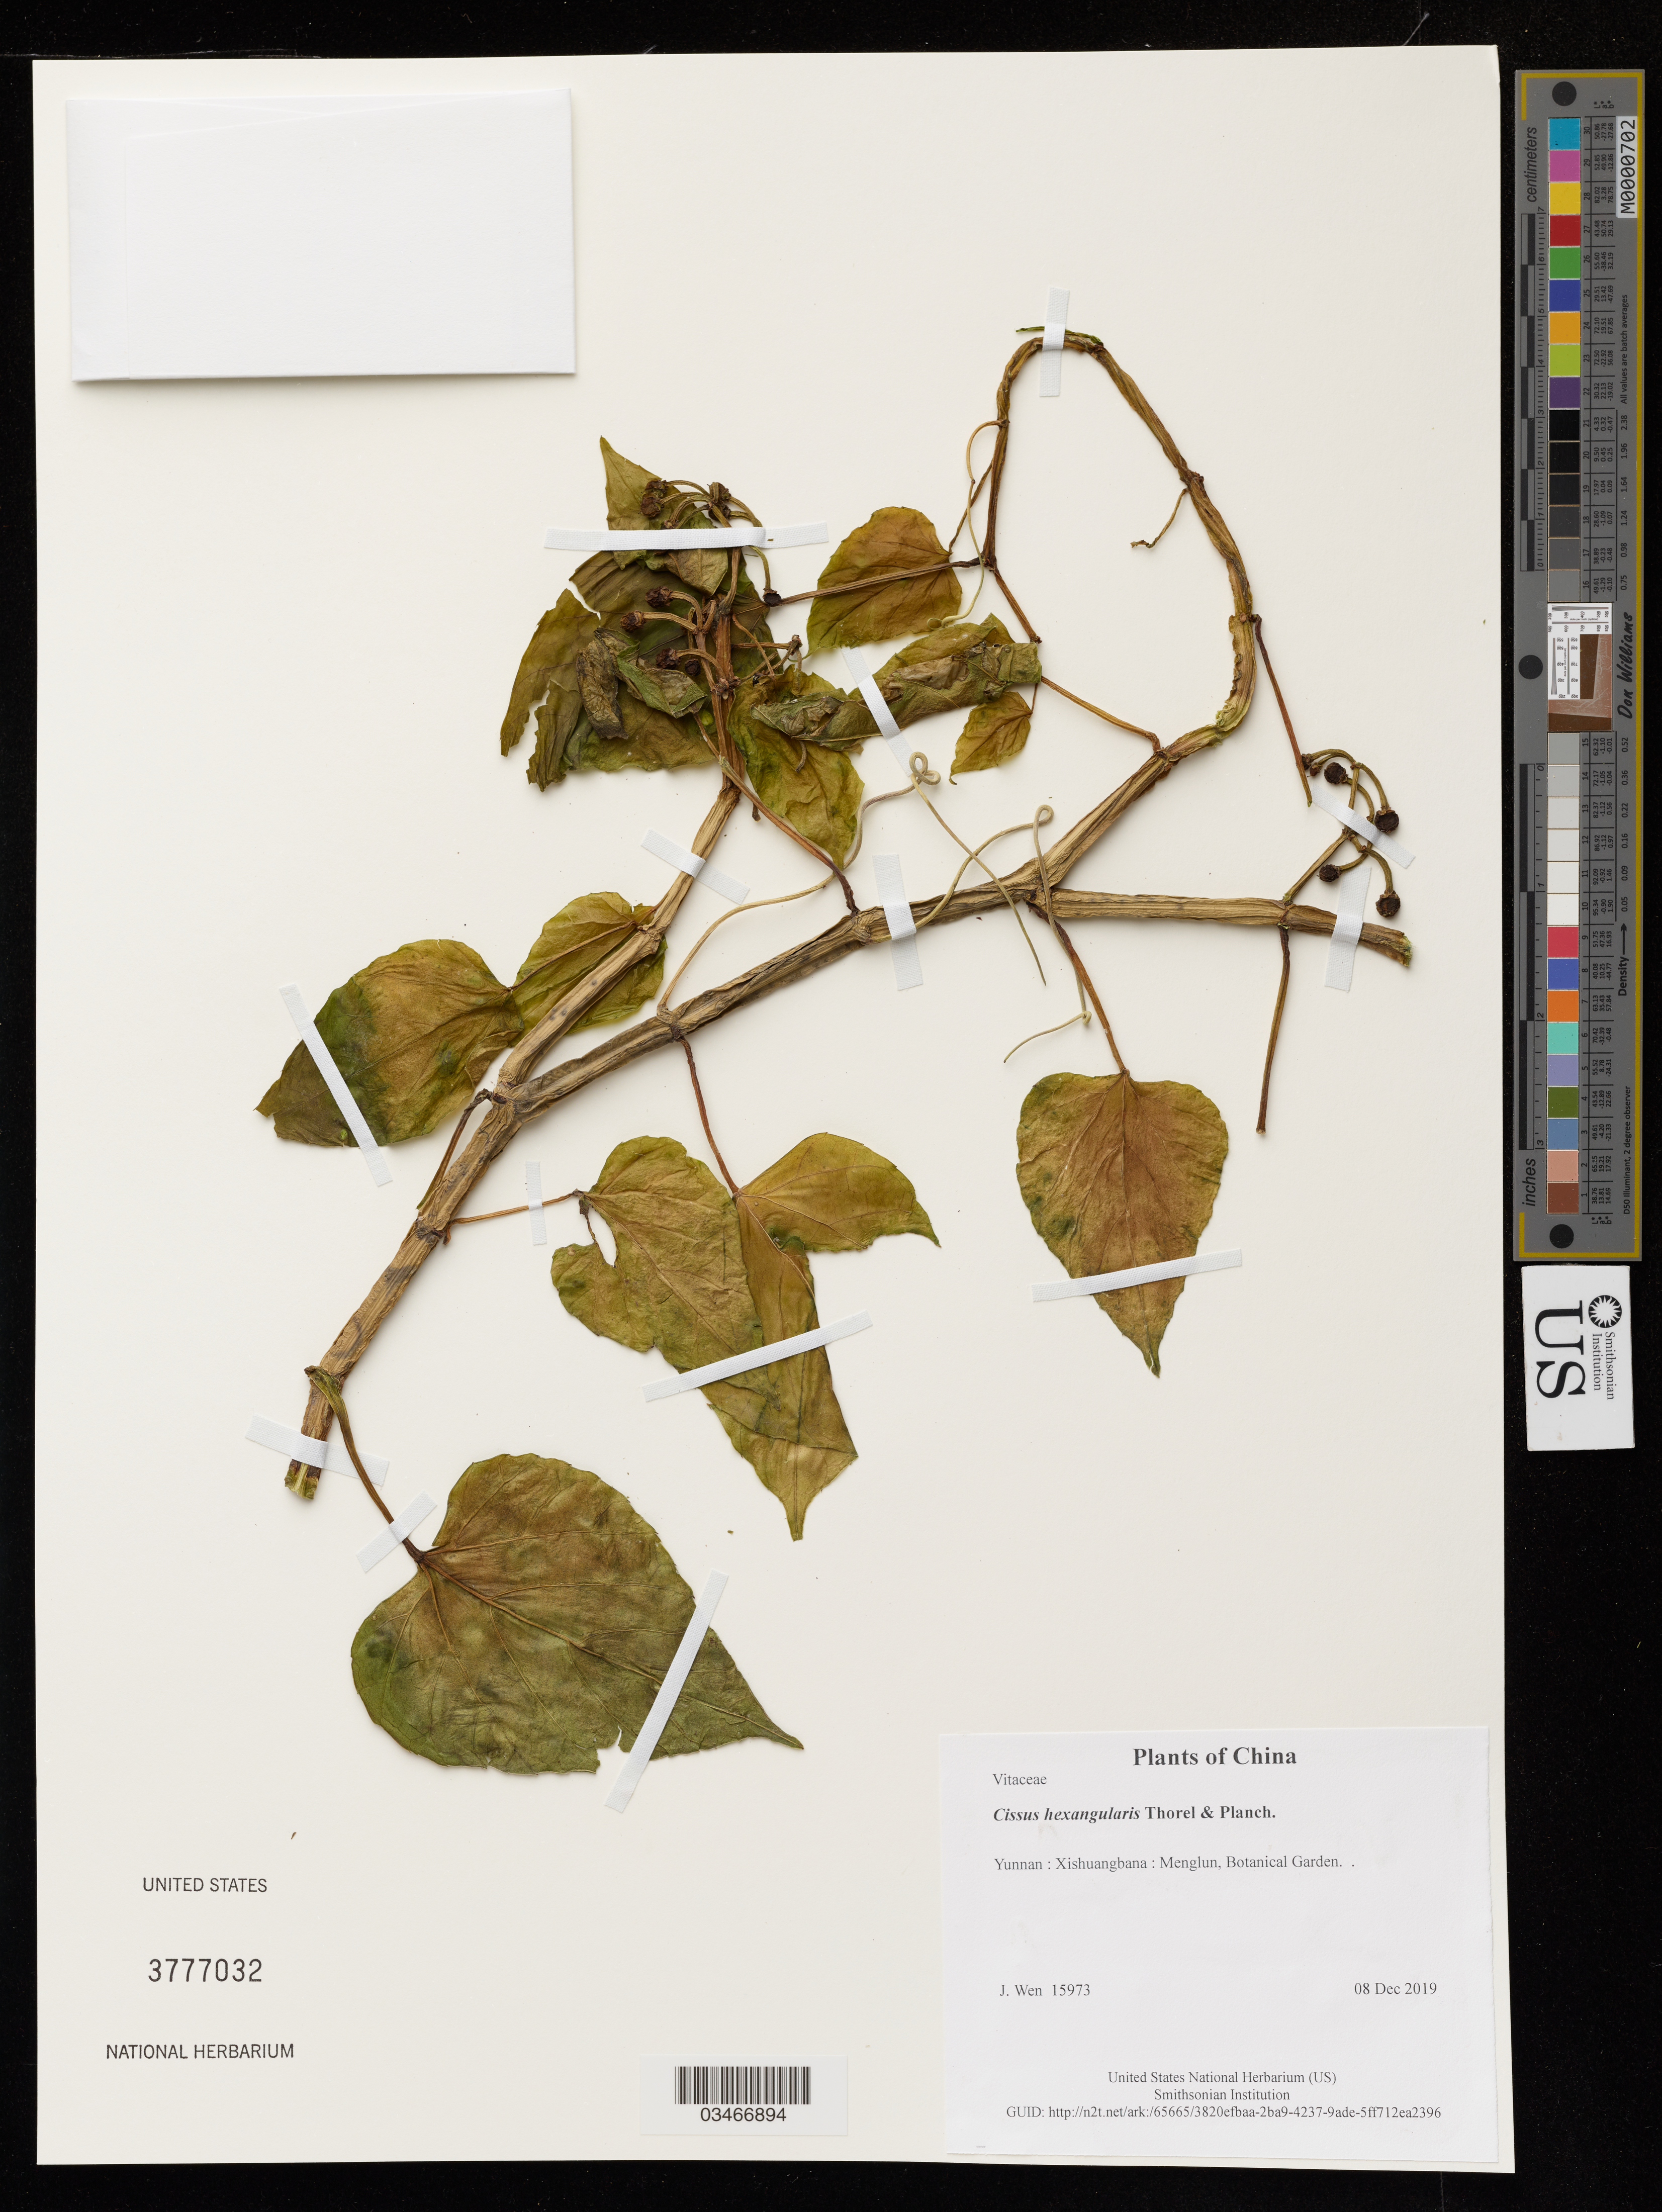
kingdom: Plantae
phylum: Tracheophyta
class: Magnoliopsida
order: Vitales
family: Vitaceae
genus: Cissus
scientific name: Cissus hexangularis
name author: Thorel & Planch.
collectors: J. Wen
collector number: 15973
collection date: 2019-12-08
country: China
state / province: Yunnan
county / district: Xishuangbana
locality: Menglun, Botanical Garden.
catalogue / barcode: US 3777032